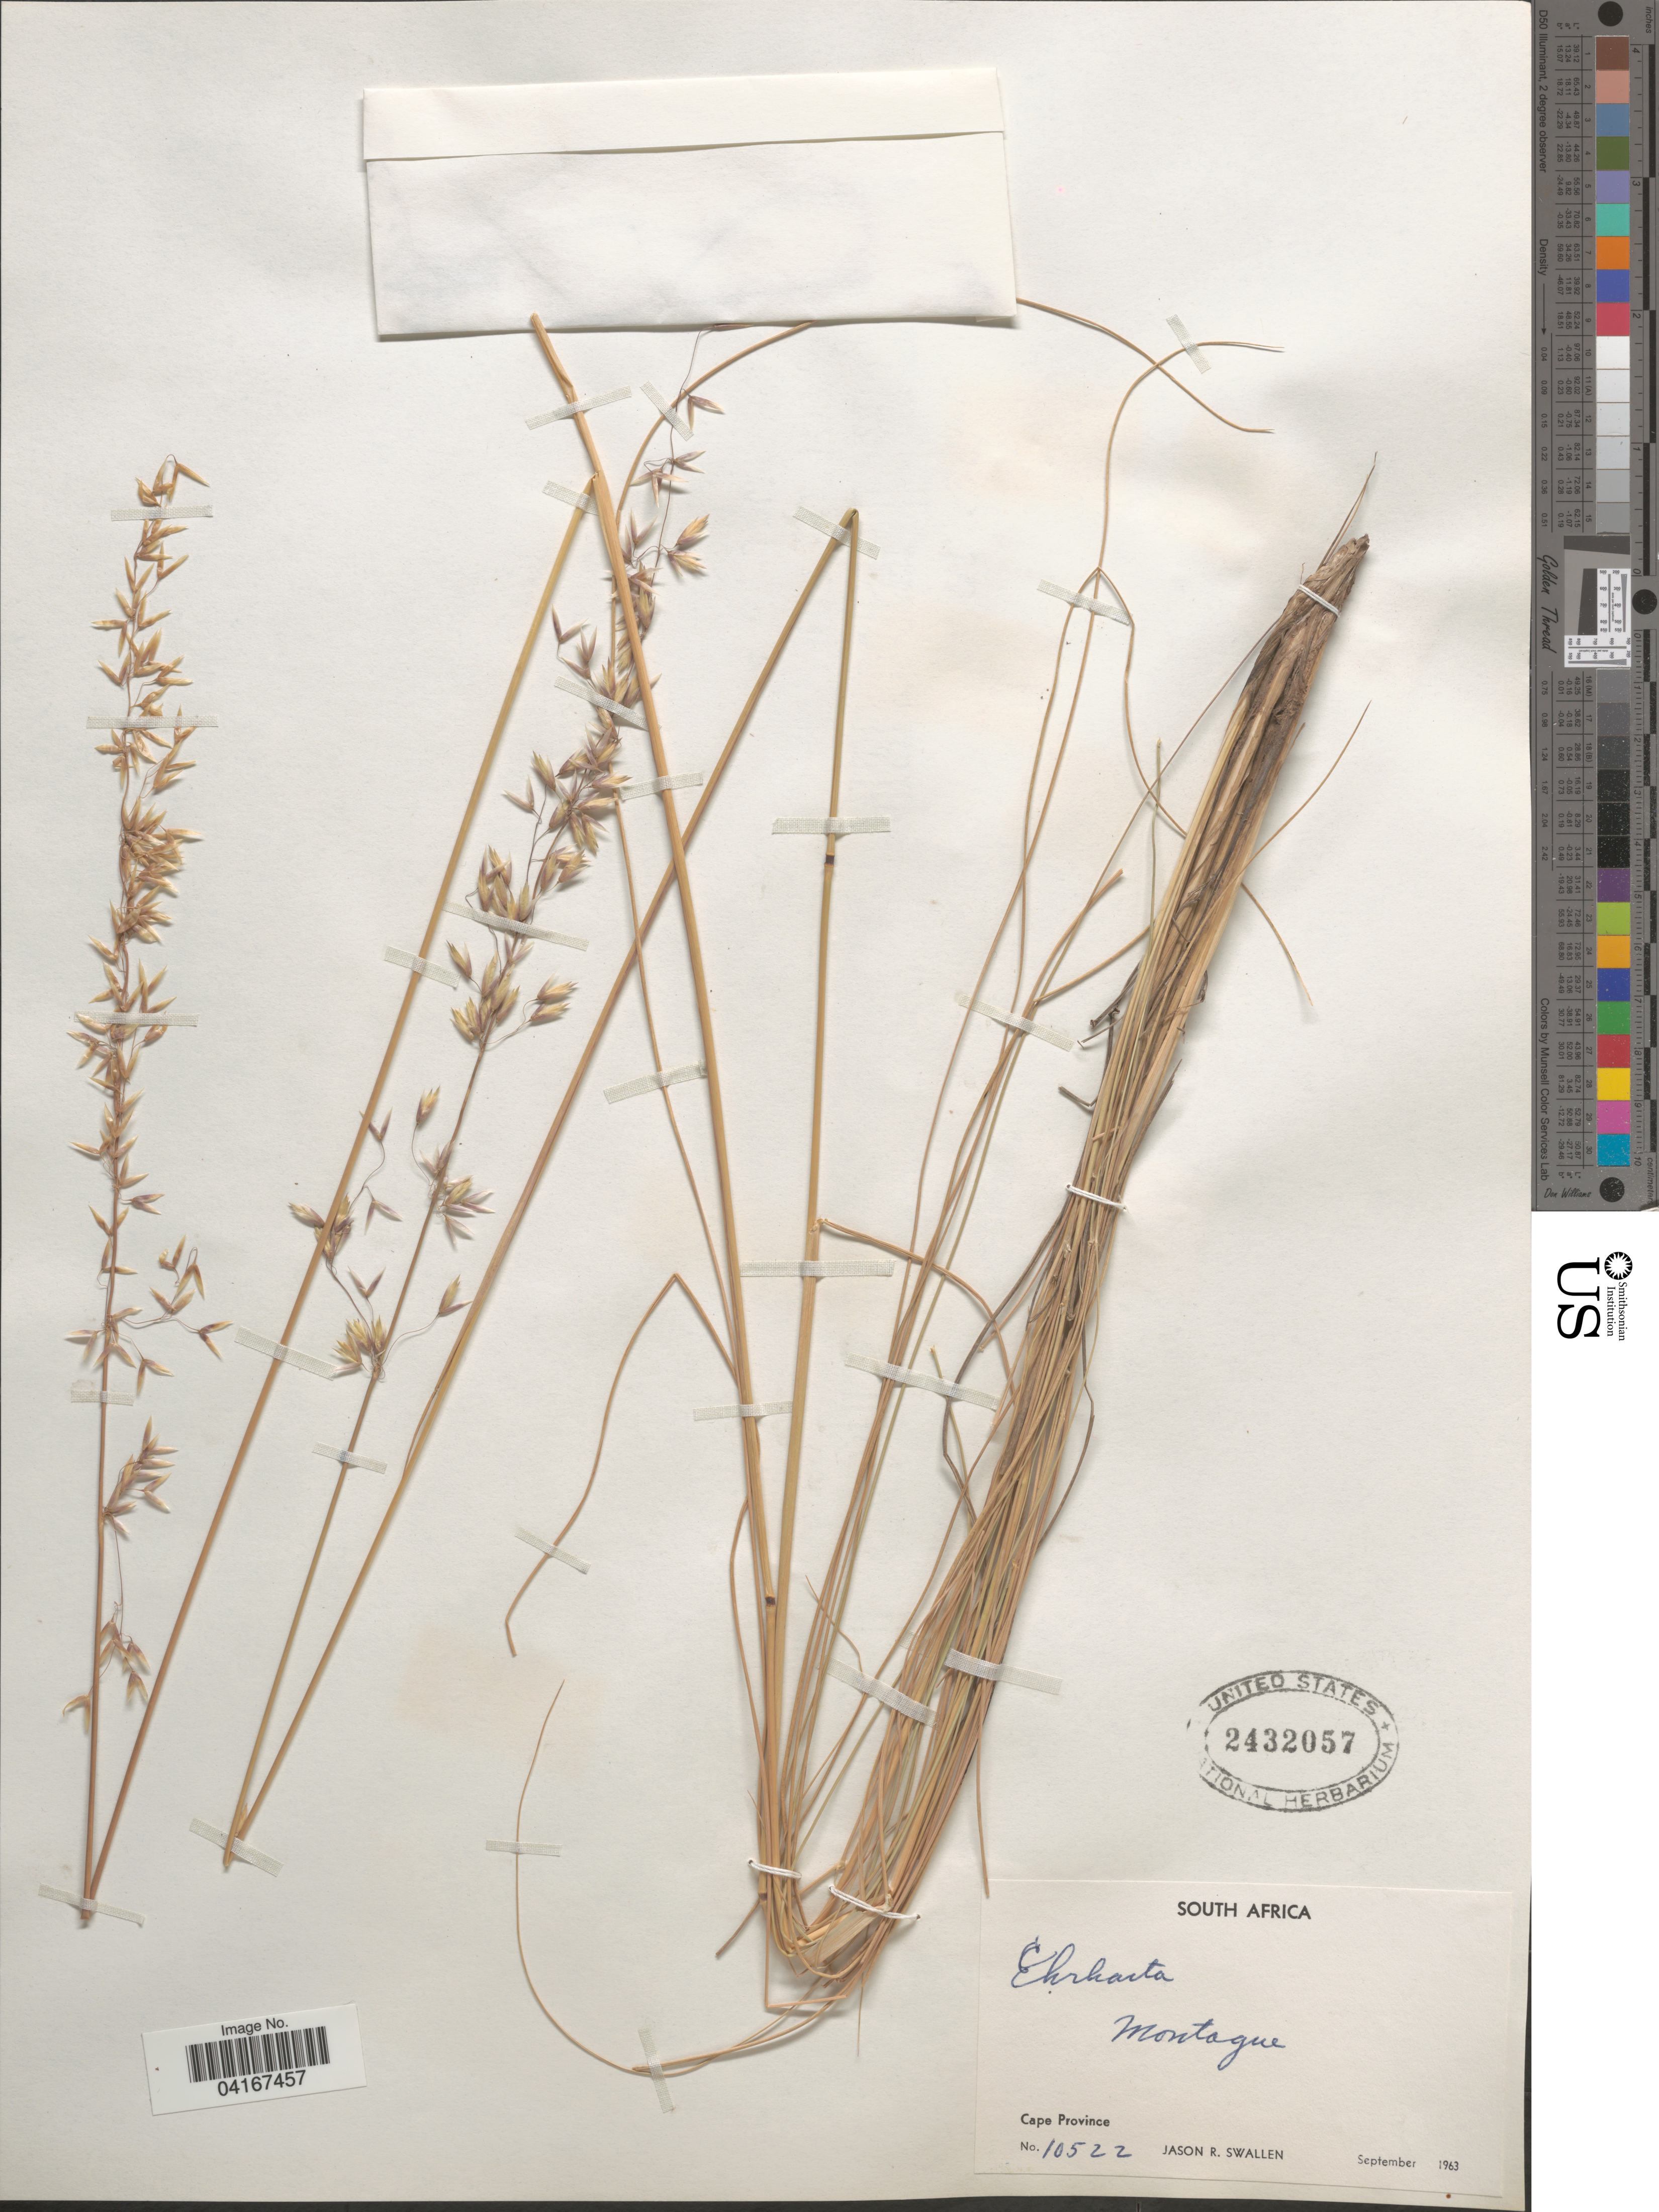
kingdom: Plantae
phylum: Tracheophyta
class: Liliopsida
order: Poales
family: Poaceae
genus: Ehrharta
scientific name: Ehrharta sp.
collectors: J. R. Swallen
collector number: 10522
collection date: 1963-09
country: South Africa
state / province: Western Cape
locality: Montague. [INTERPRETTED: Montagu]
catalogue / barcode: US 2432057